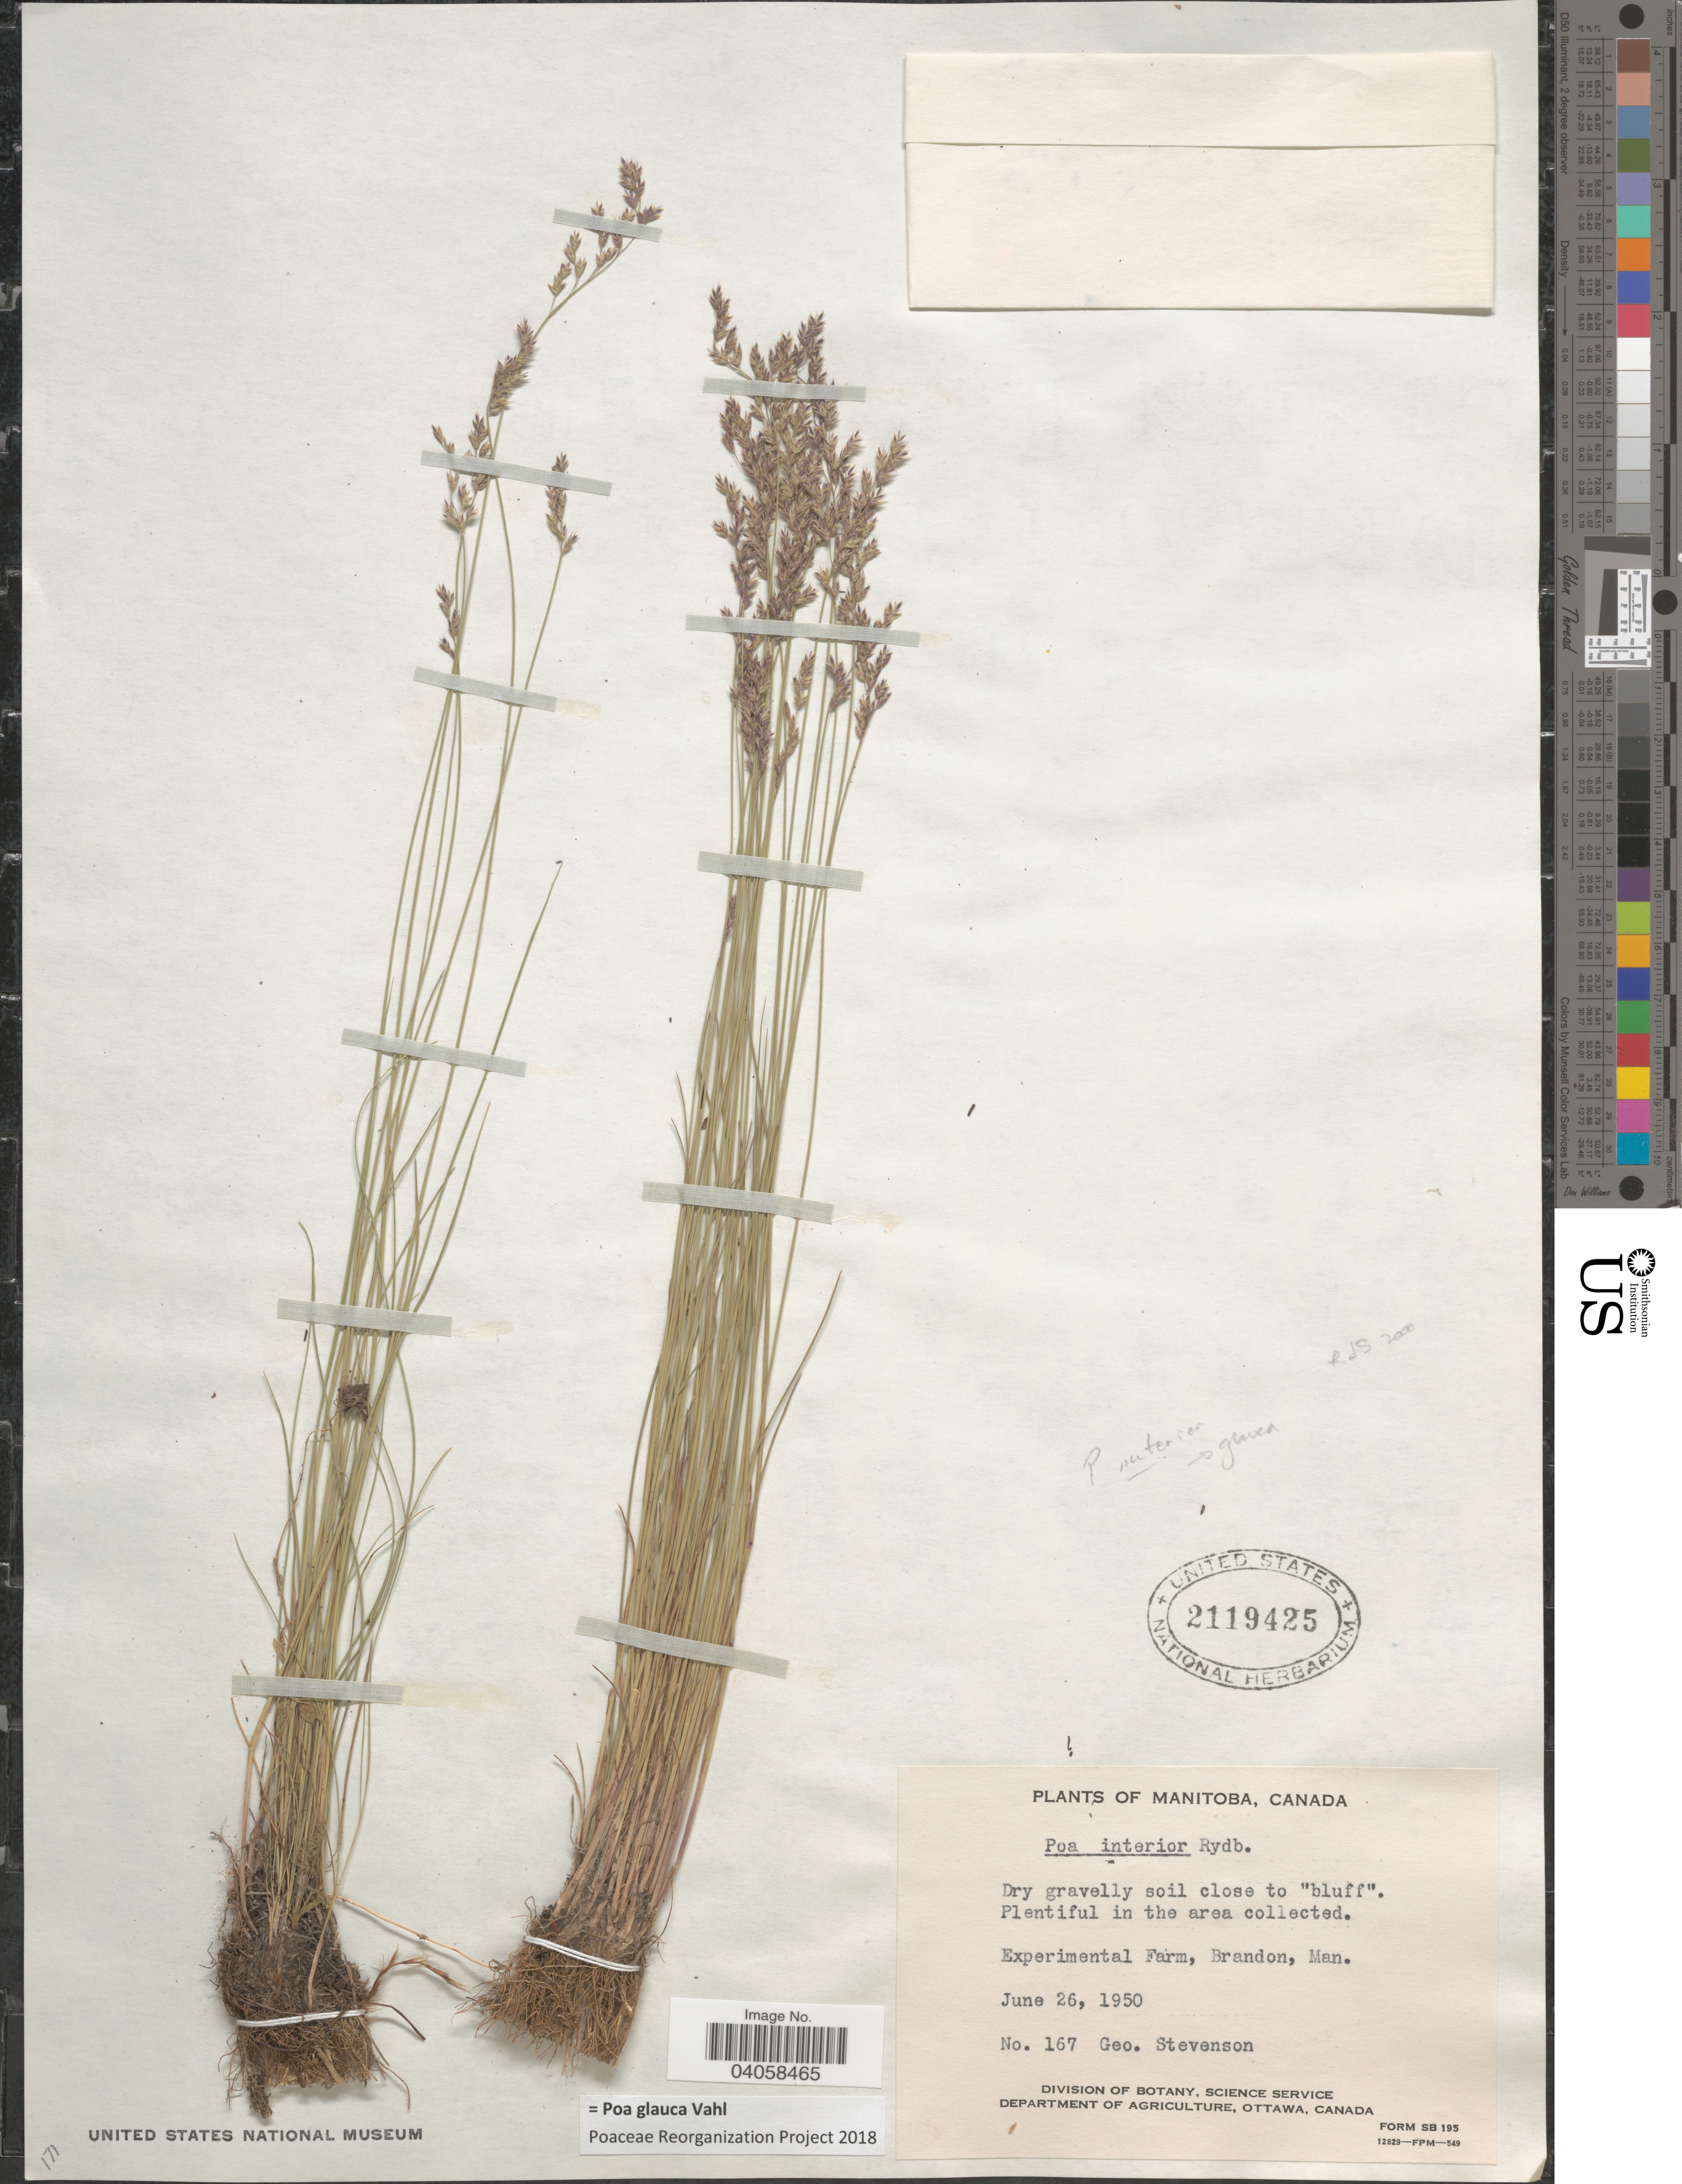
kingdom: Plantae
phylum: Tracheophyta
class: Liliopsida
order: Poales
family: Poaceae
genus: Poa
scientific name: Poa glauca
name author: Vahl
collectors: G. Stevenson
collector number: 167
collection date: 1950-06-26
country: Canada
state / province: Manitoba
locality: Experimental Farm, Brandon.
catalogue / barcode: US 2119425